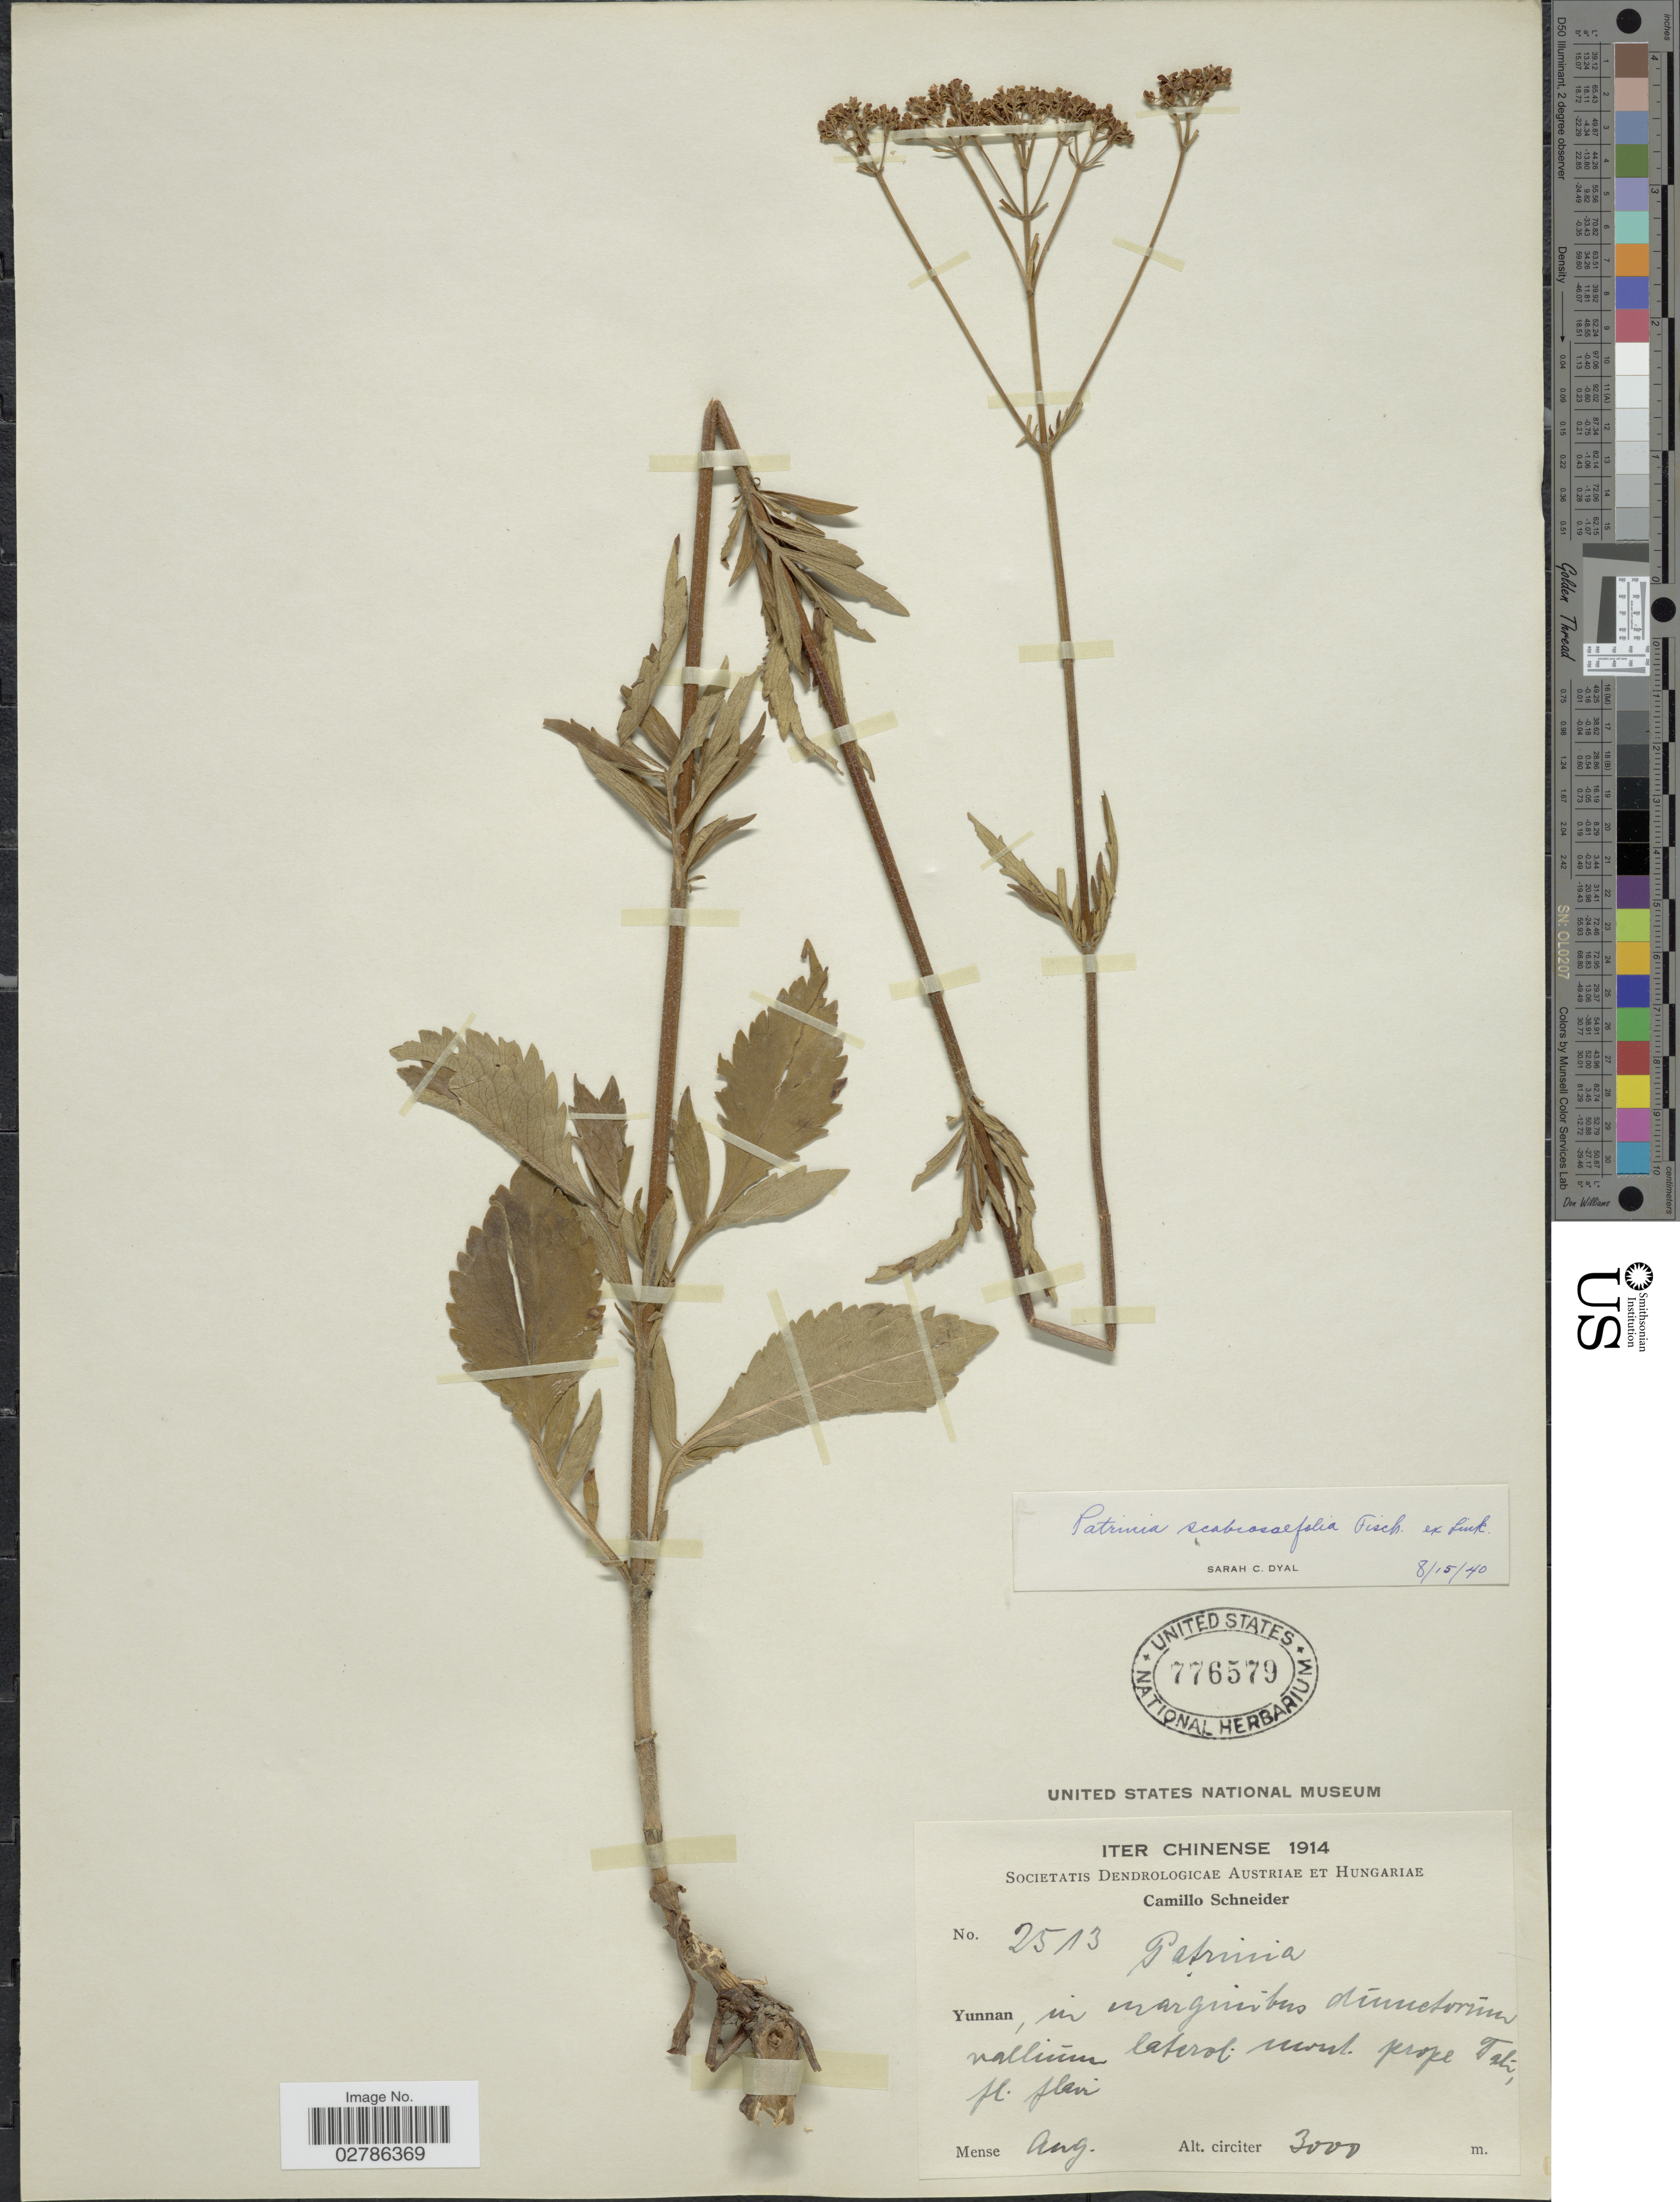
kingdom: Plantae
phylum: Tracheophyta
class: Magnoliopsida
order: Dipsacales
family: Caprifoliaceae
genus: Patrinia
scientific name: Patrinia scabiosifolia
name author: Link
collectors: C. K. Schneider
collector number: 2513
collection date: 1914-08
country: China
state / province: Yunnan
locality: In marginibus dinuctorium valliúm Caterol nirul prope Tali.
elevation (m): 3000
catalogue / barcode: US 776579